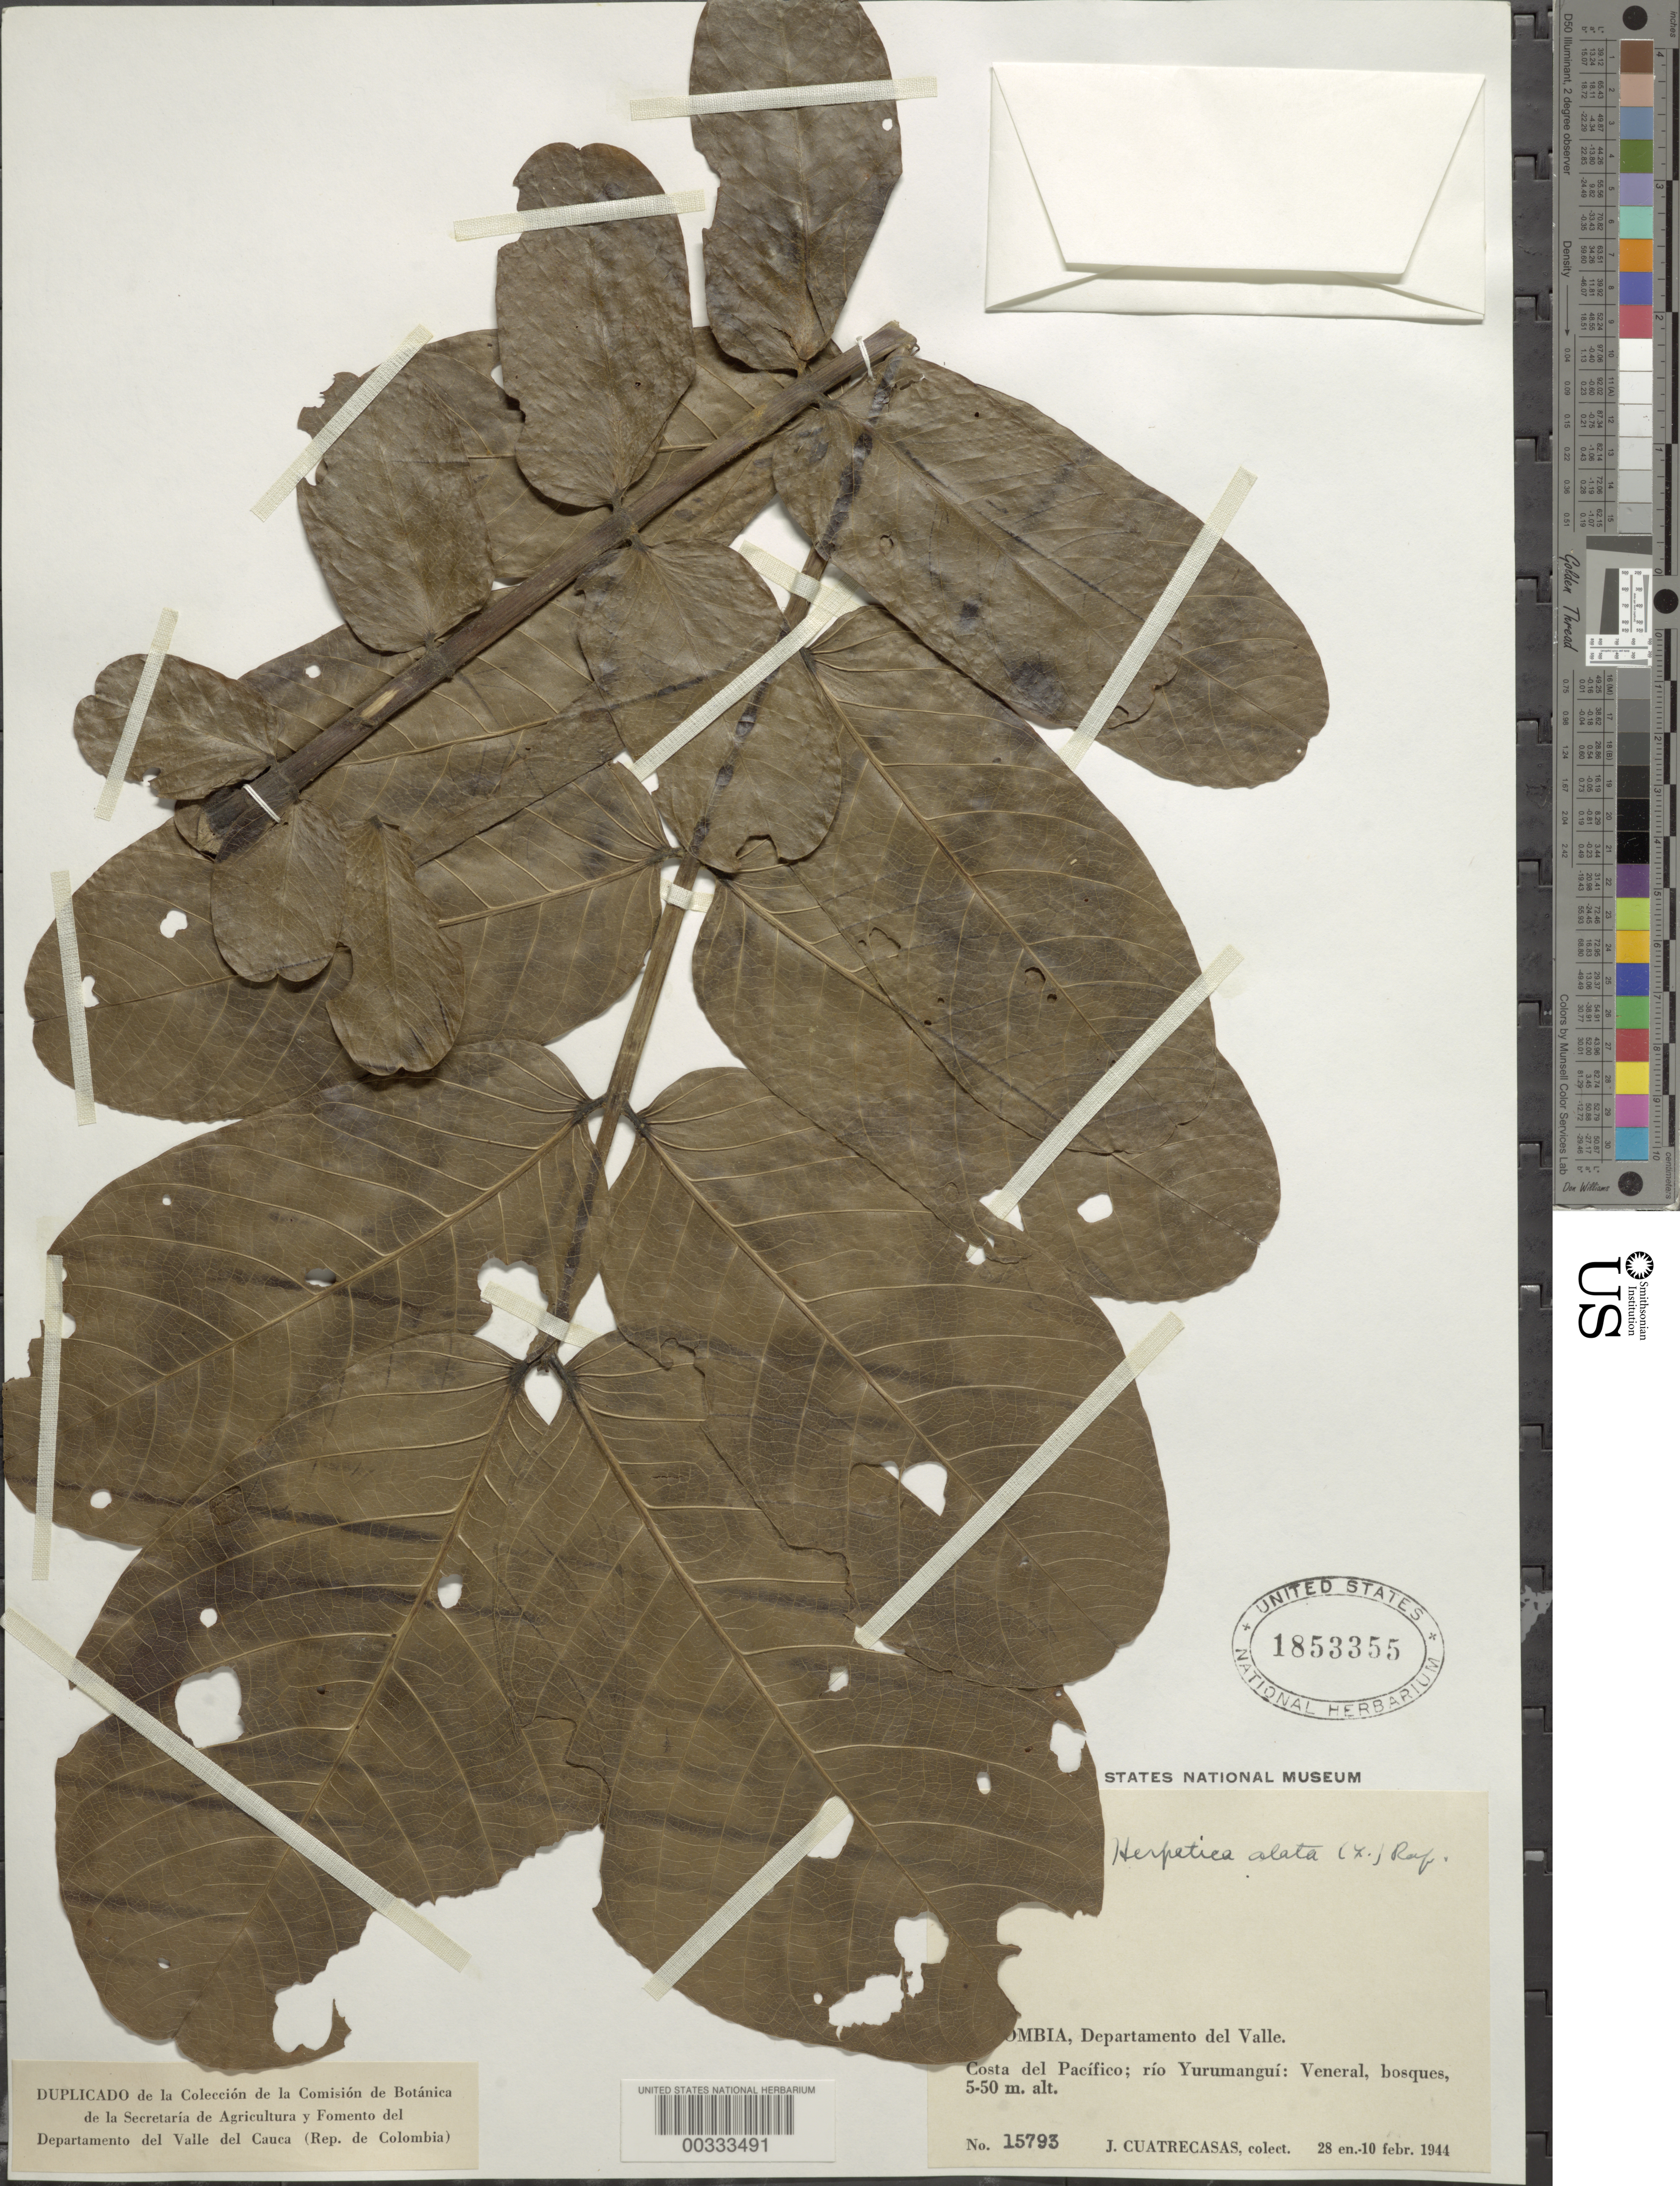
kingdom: Plantae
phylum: Tracheophyta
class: Magnoliopsida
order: Fabales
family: Fabaceae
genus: Senna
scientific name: Senna alata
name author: (L.) Roxb.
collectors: J. Cuatrecasas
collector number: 15793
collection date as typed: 28 Jan 1944 to 10 Feb 1944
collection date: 1944-01-28/1944-02-10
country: Colombia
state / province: Valle del Cauca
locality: Costa del Pacifico; Rio Yurumangui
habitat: Forest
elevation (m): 5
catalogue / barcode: US 1853355